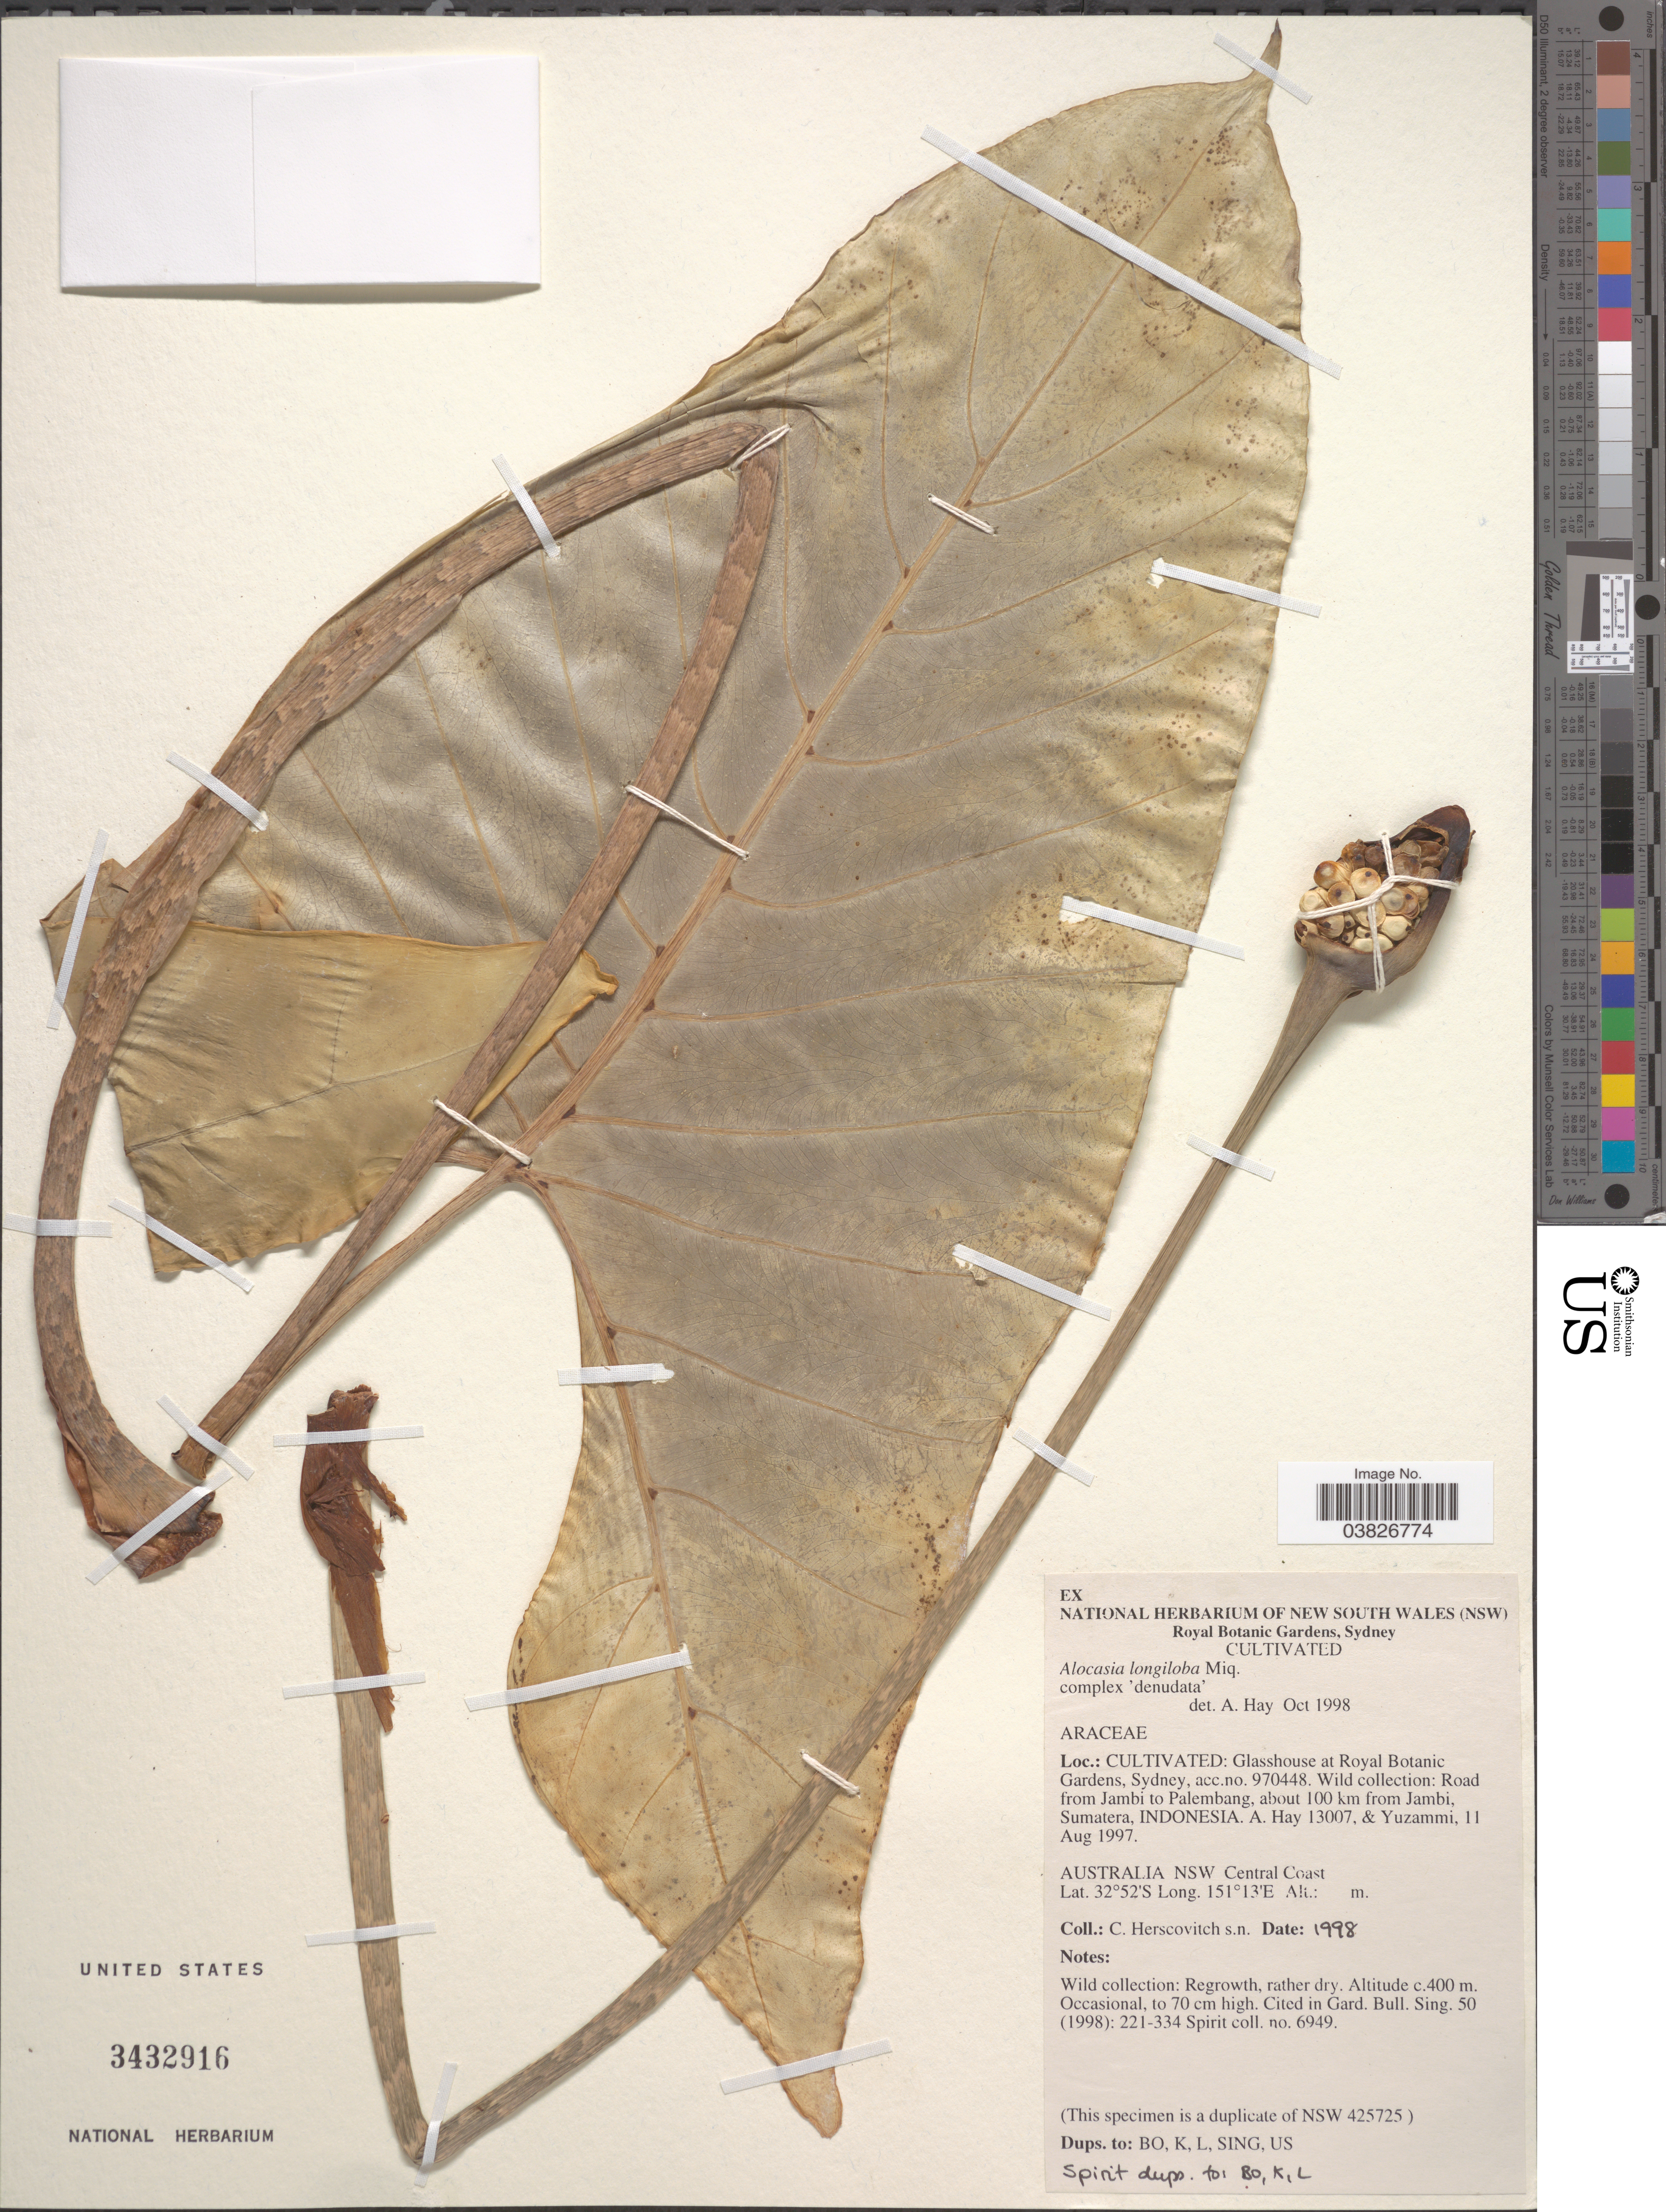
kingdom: Plantae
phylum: Tracheophyta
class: Liliopsida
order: Alismatales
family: Araceae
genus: Alocasia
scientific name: Alocasia longiloba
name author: Miq.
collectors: C. Herscovitch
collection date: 1998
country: Australia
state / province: New South Wales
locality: Glasshouse at Royal Botanic Gardens, Sydney. Central Coast.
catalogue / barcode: US 3432916